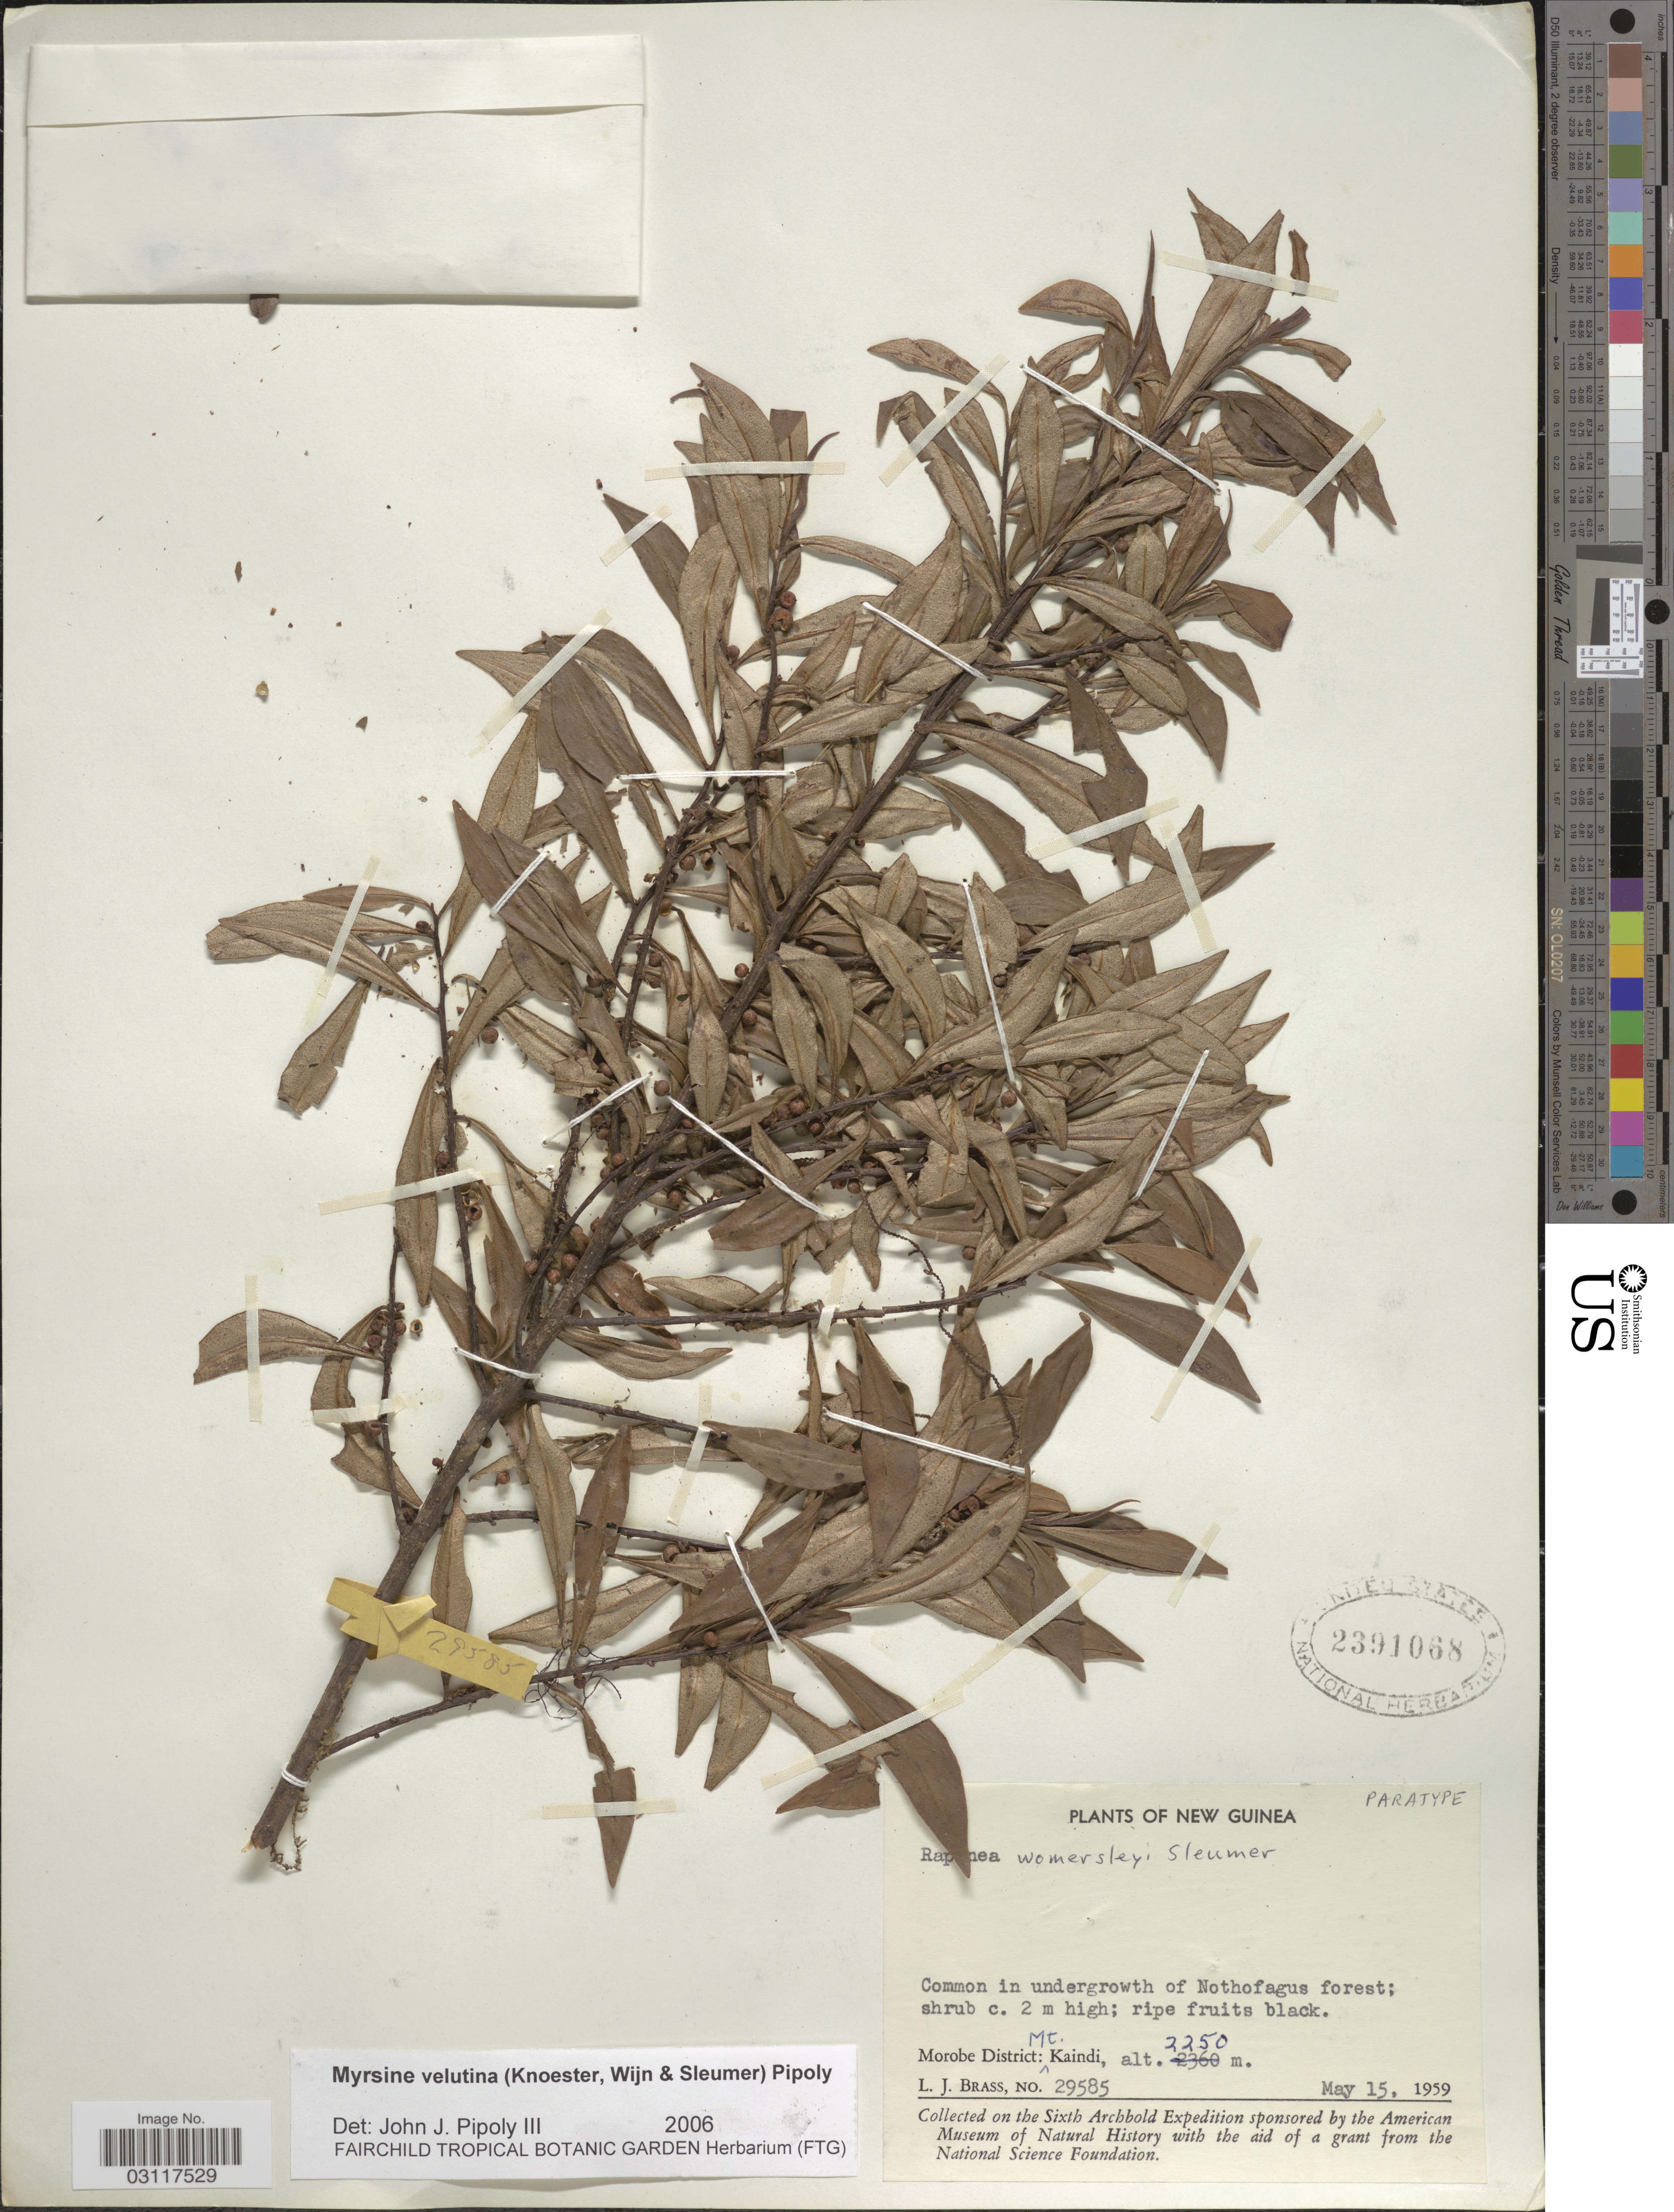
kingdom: Plantae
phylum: Tracheophyta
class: Magnoliopsida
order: Ericales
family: Primulaceae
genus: Myrsine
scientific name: Myrsine velutina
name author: (Knoester et al.) Pipoly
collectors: L. J. Brass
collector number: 29585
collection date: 1959-05-15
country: Papua New Guinea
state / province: Morobe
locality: New Guinea, Morobe District: Mt Kaindi.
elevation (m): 2250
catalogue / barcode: US 2391068